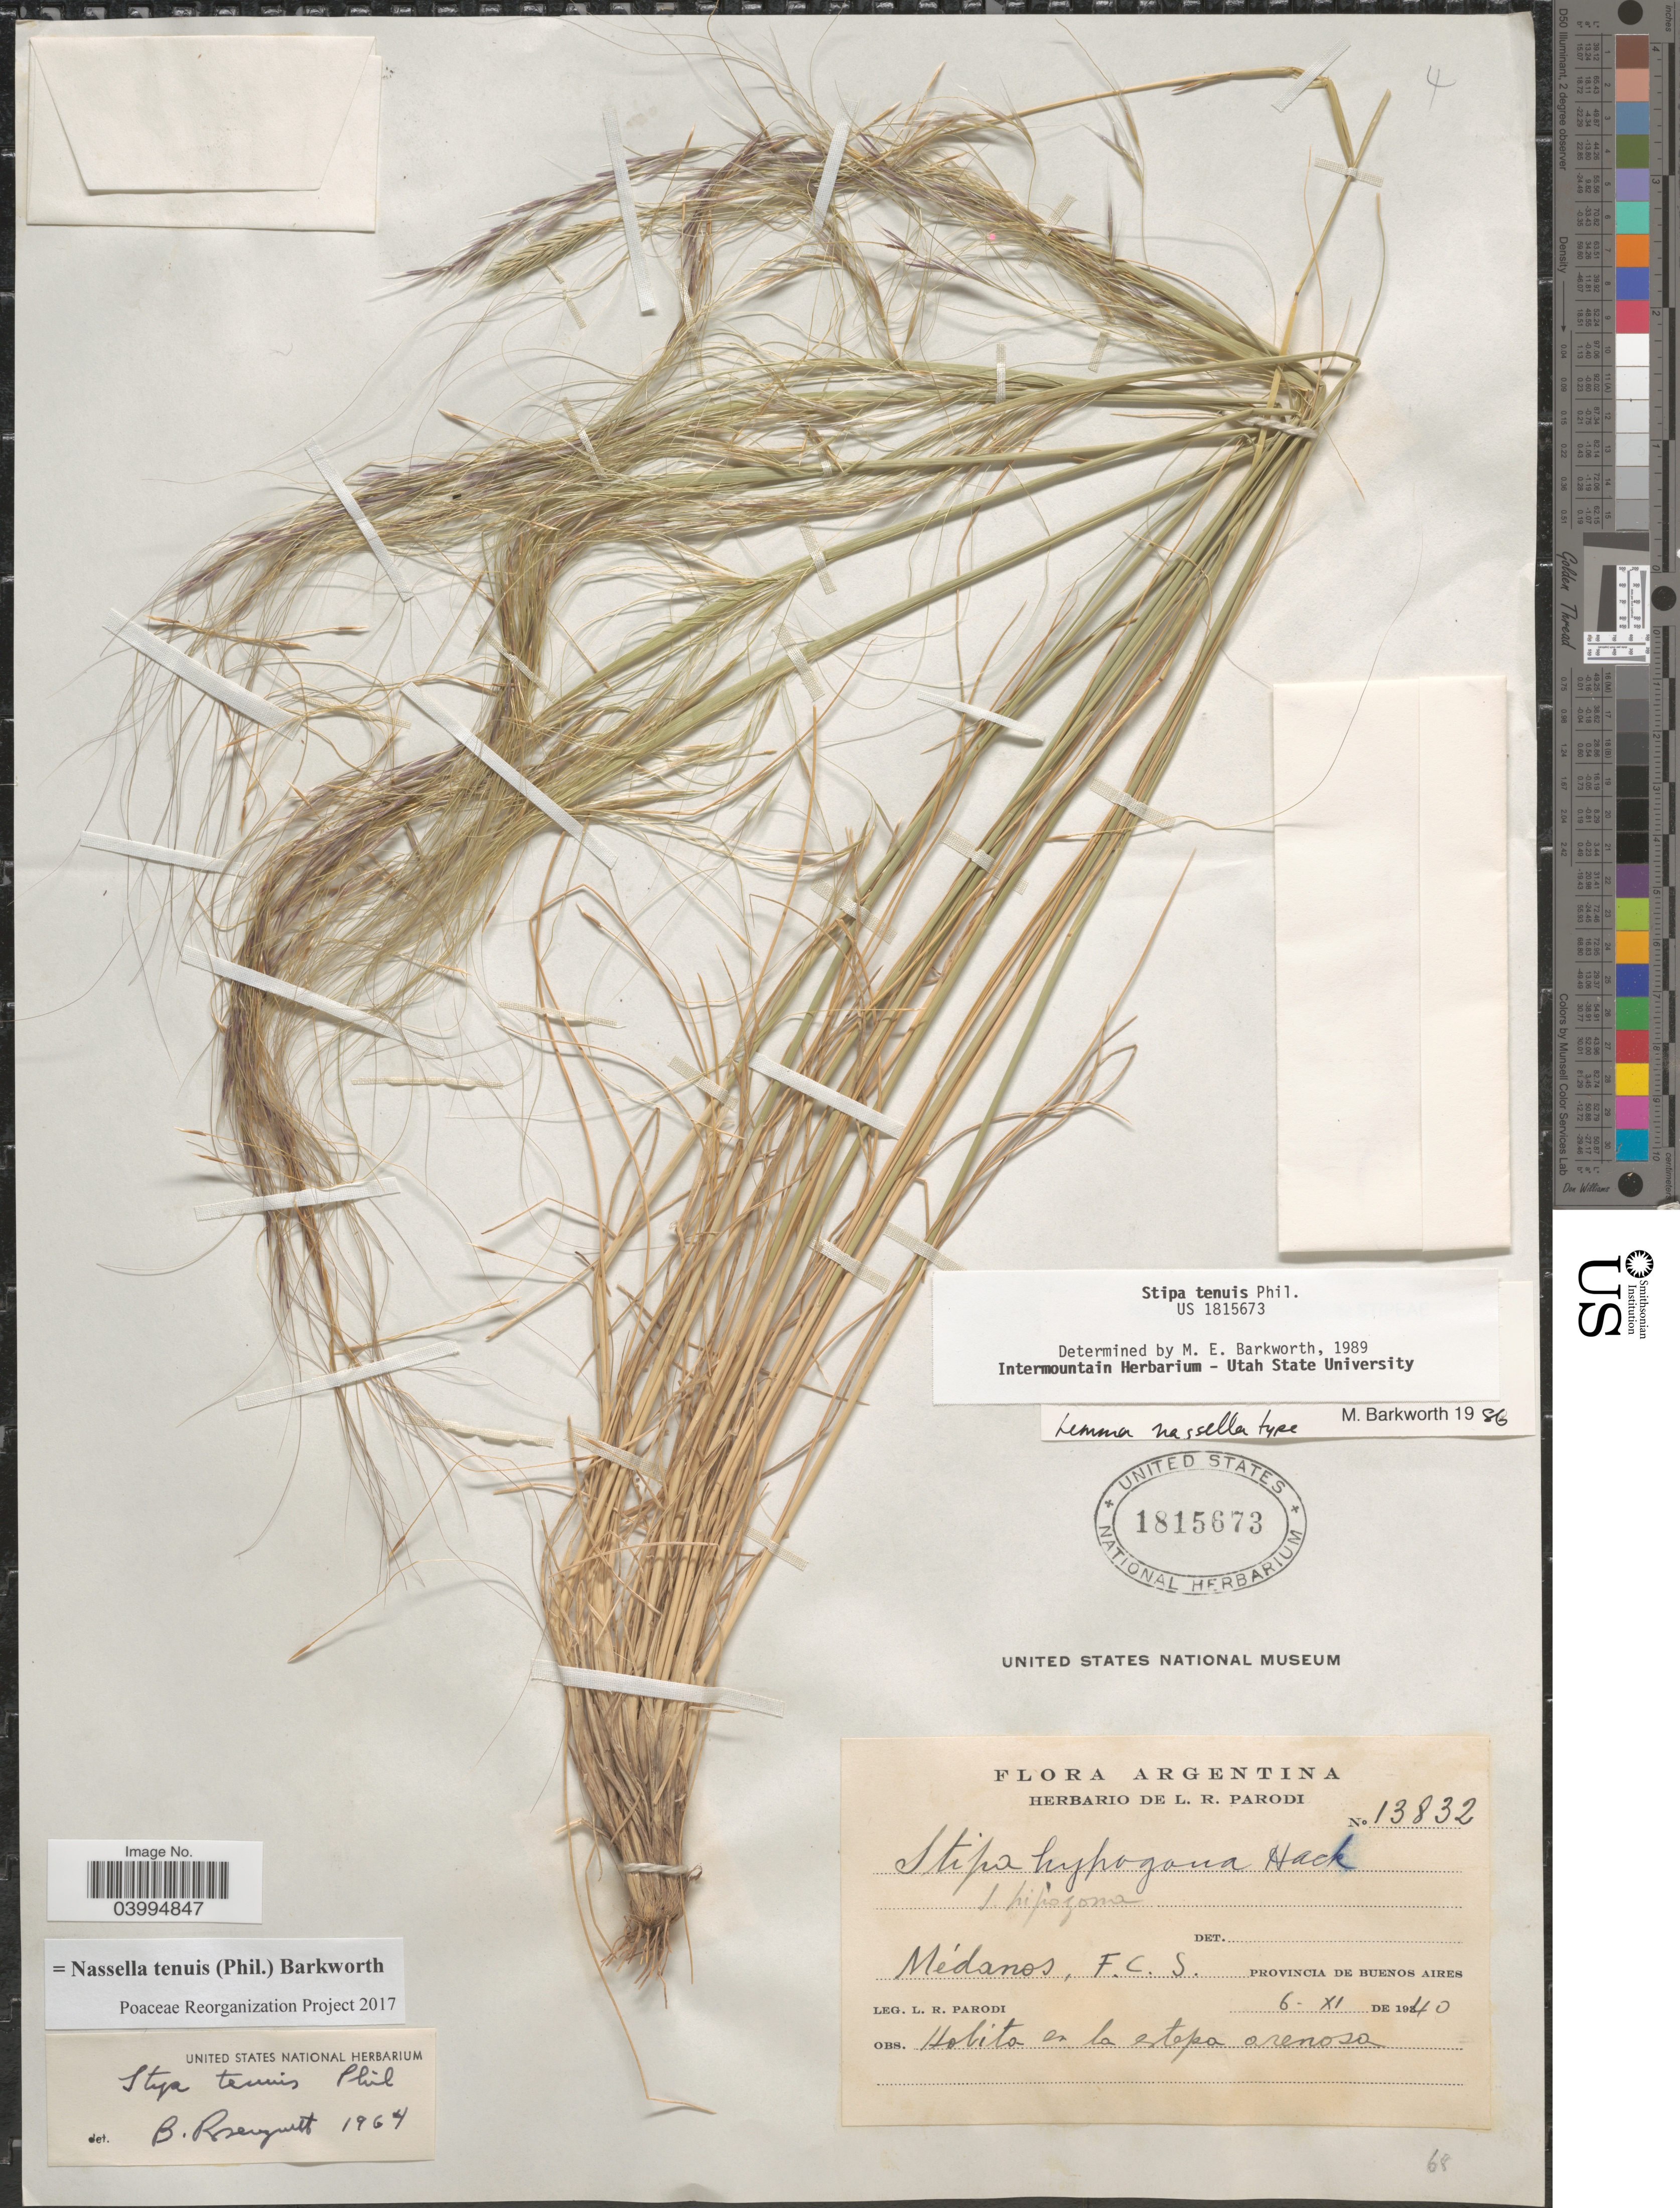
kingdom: Plantae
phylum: Tracheophyta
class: Liliopsida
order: Poales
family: Poaceae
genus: Nassella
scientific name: Nassella tenuis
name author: (Phil.) Barkworth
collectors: L. R. Parodi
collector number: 13832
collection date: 1940-11-06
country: Argentina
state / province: Buenos Aires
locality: Médanos, F.C.S.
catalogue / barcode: US 1815673